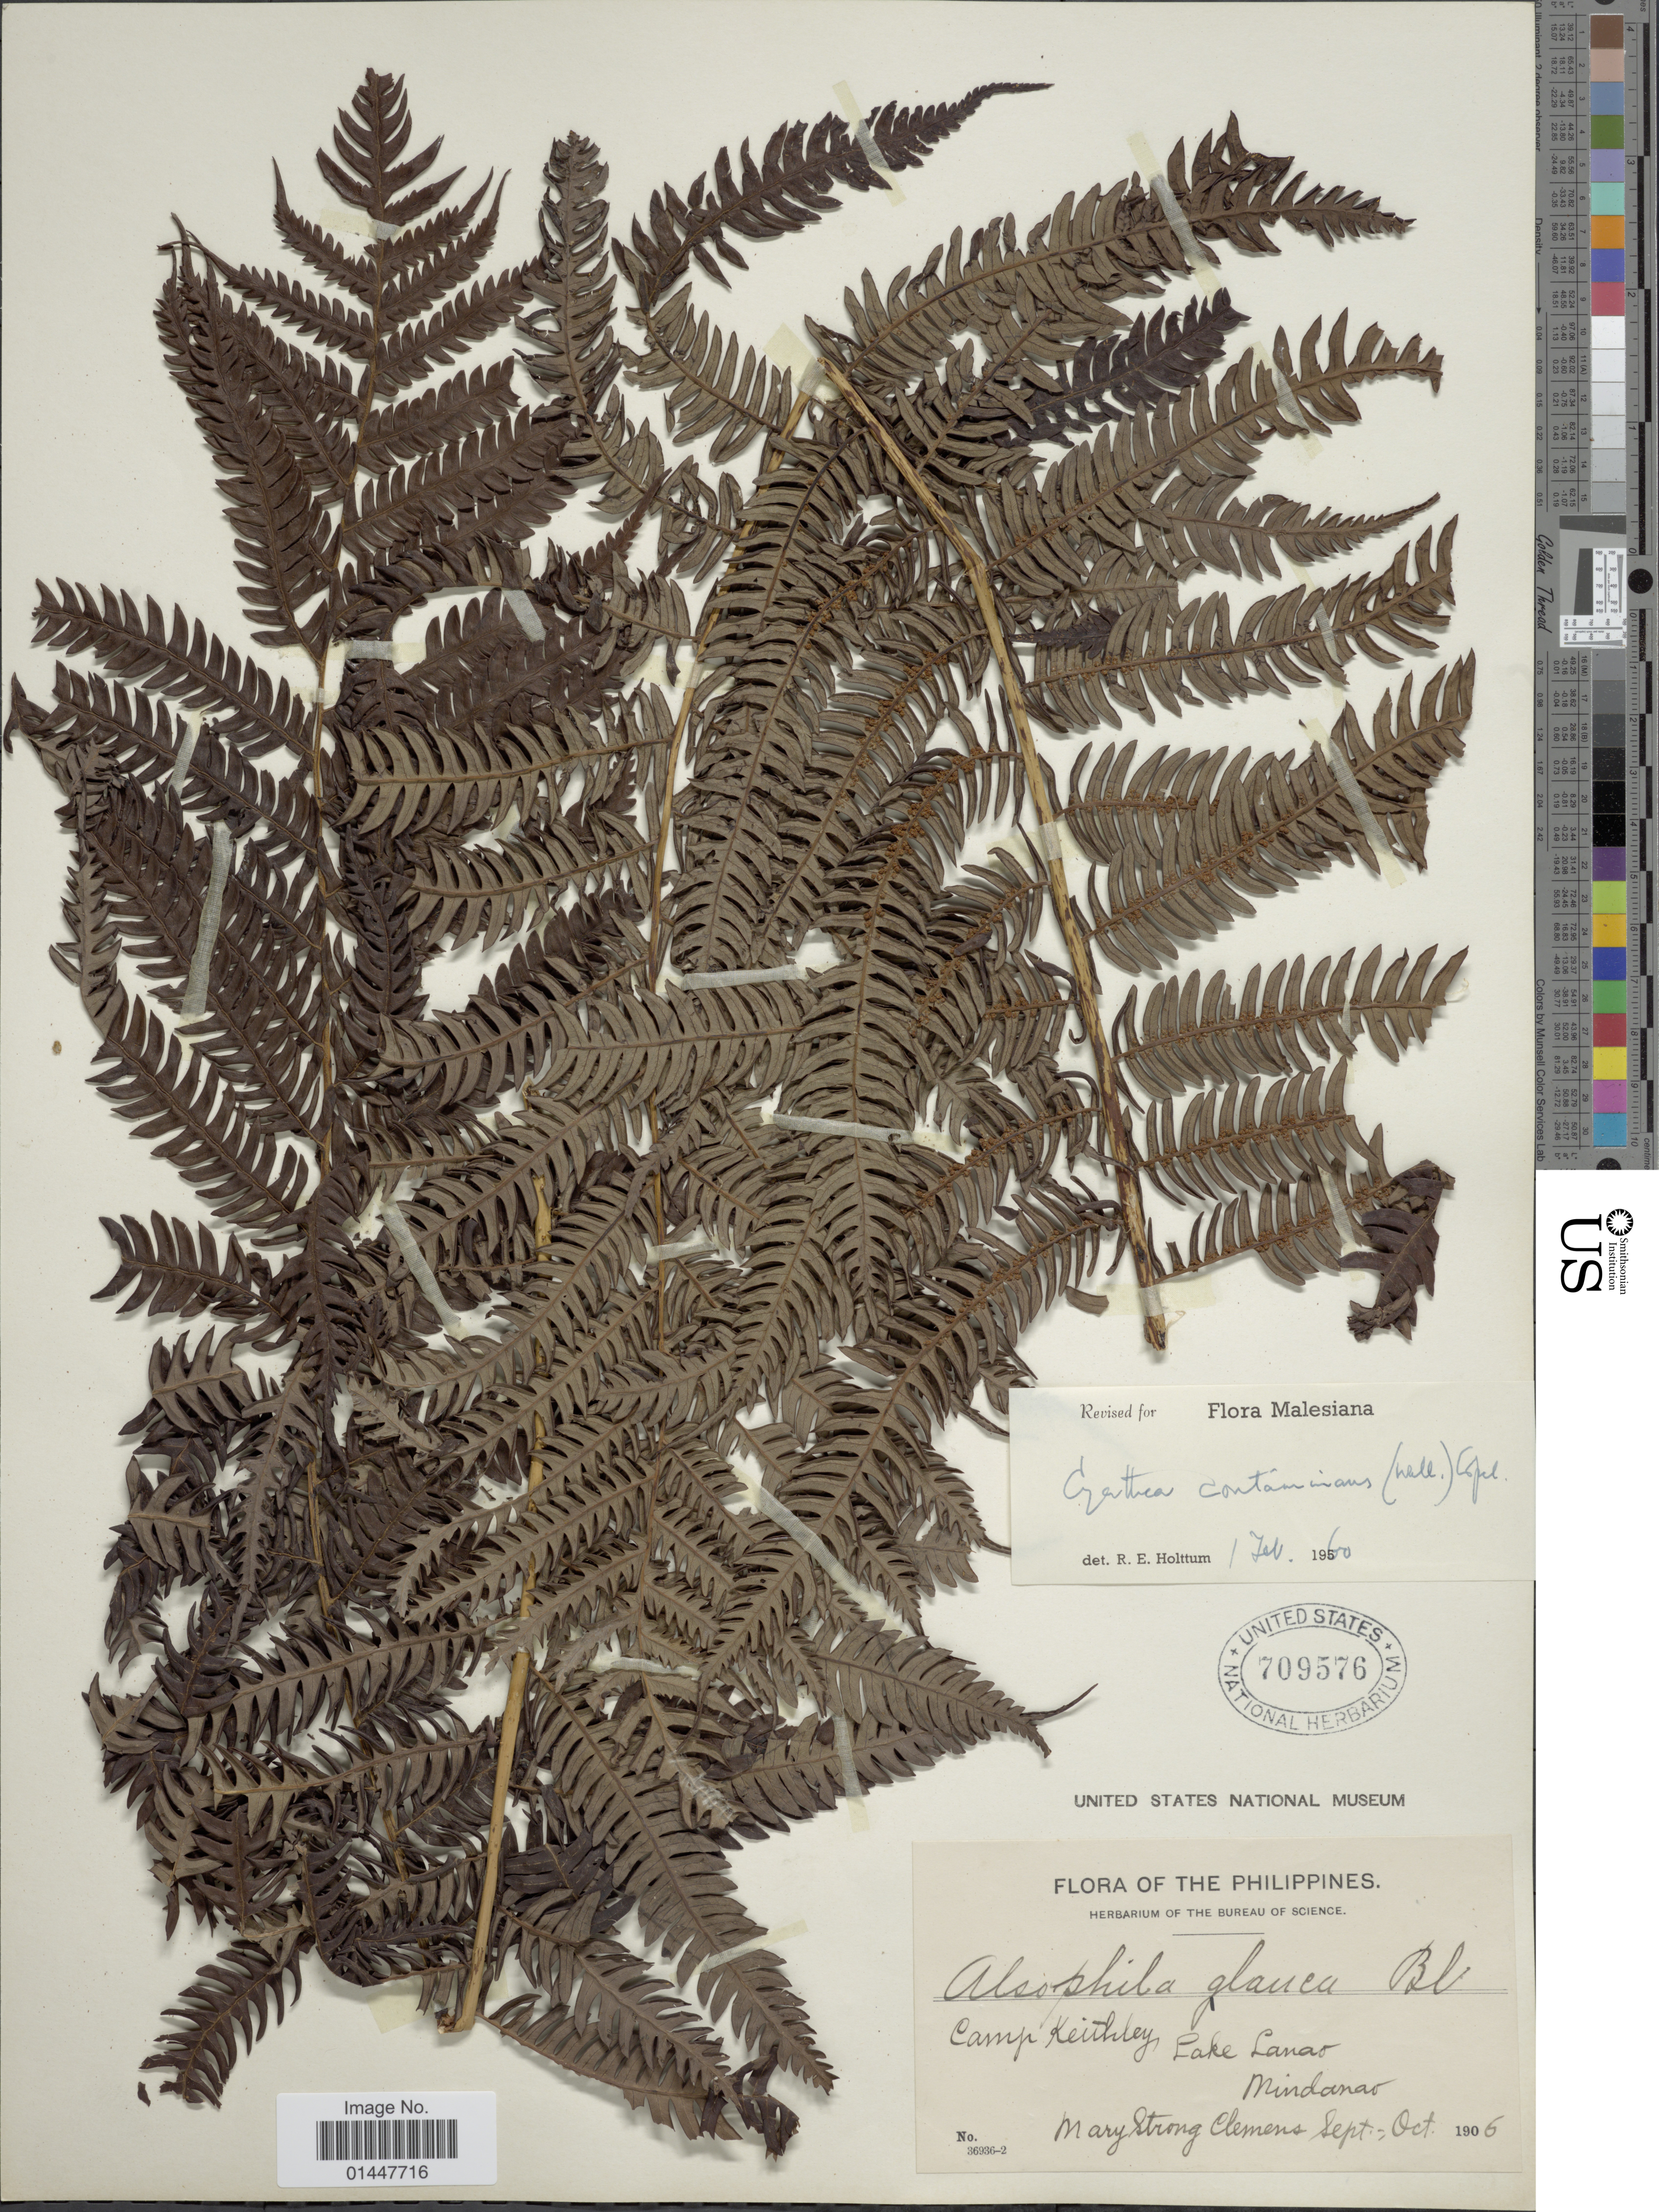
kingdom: Plantae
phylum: Tracheophyta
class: Polypodiopsida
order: Cyatheales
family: Cyatheaceae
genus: Sphaeropteris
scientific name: Sphaeropteris glauca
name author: (Blume) R.M. Tryon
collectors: M. S. Clemens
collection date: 1906-09/1906-10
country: Philippines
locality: Camp Keithley, Lake Lanao, MIndanao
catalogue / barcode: US 709576